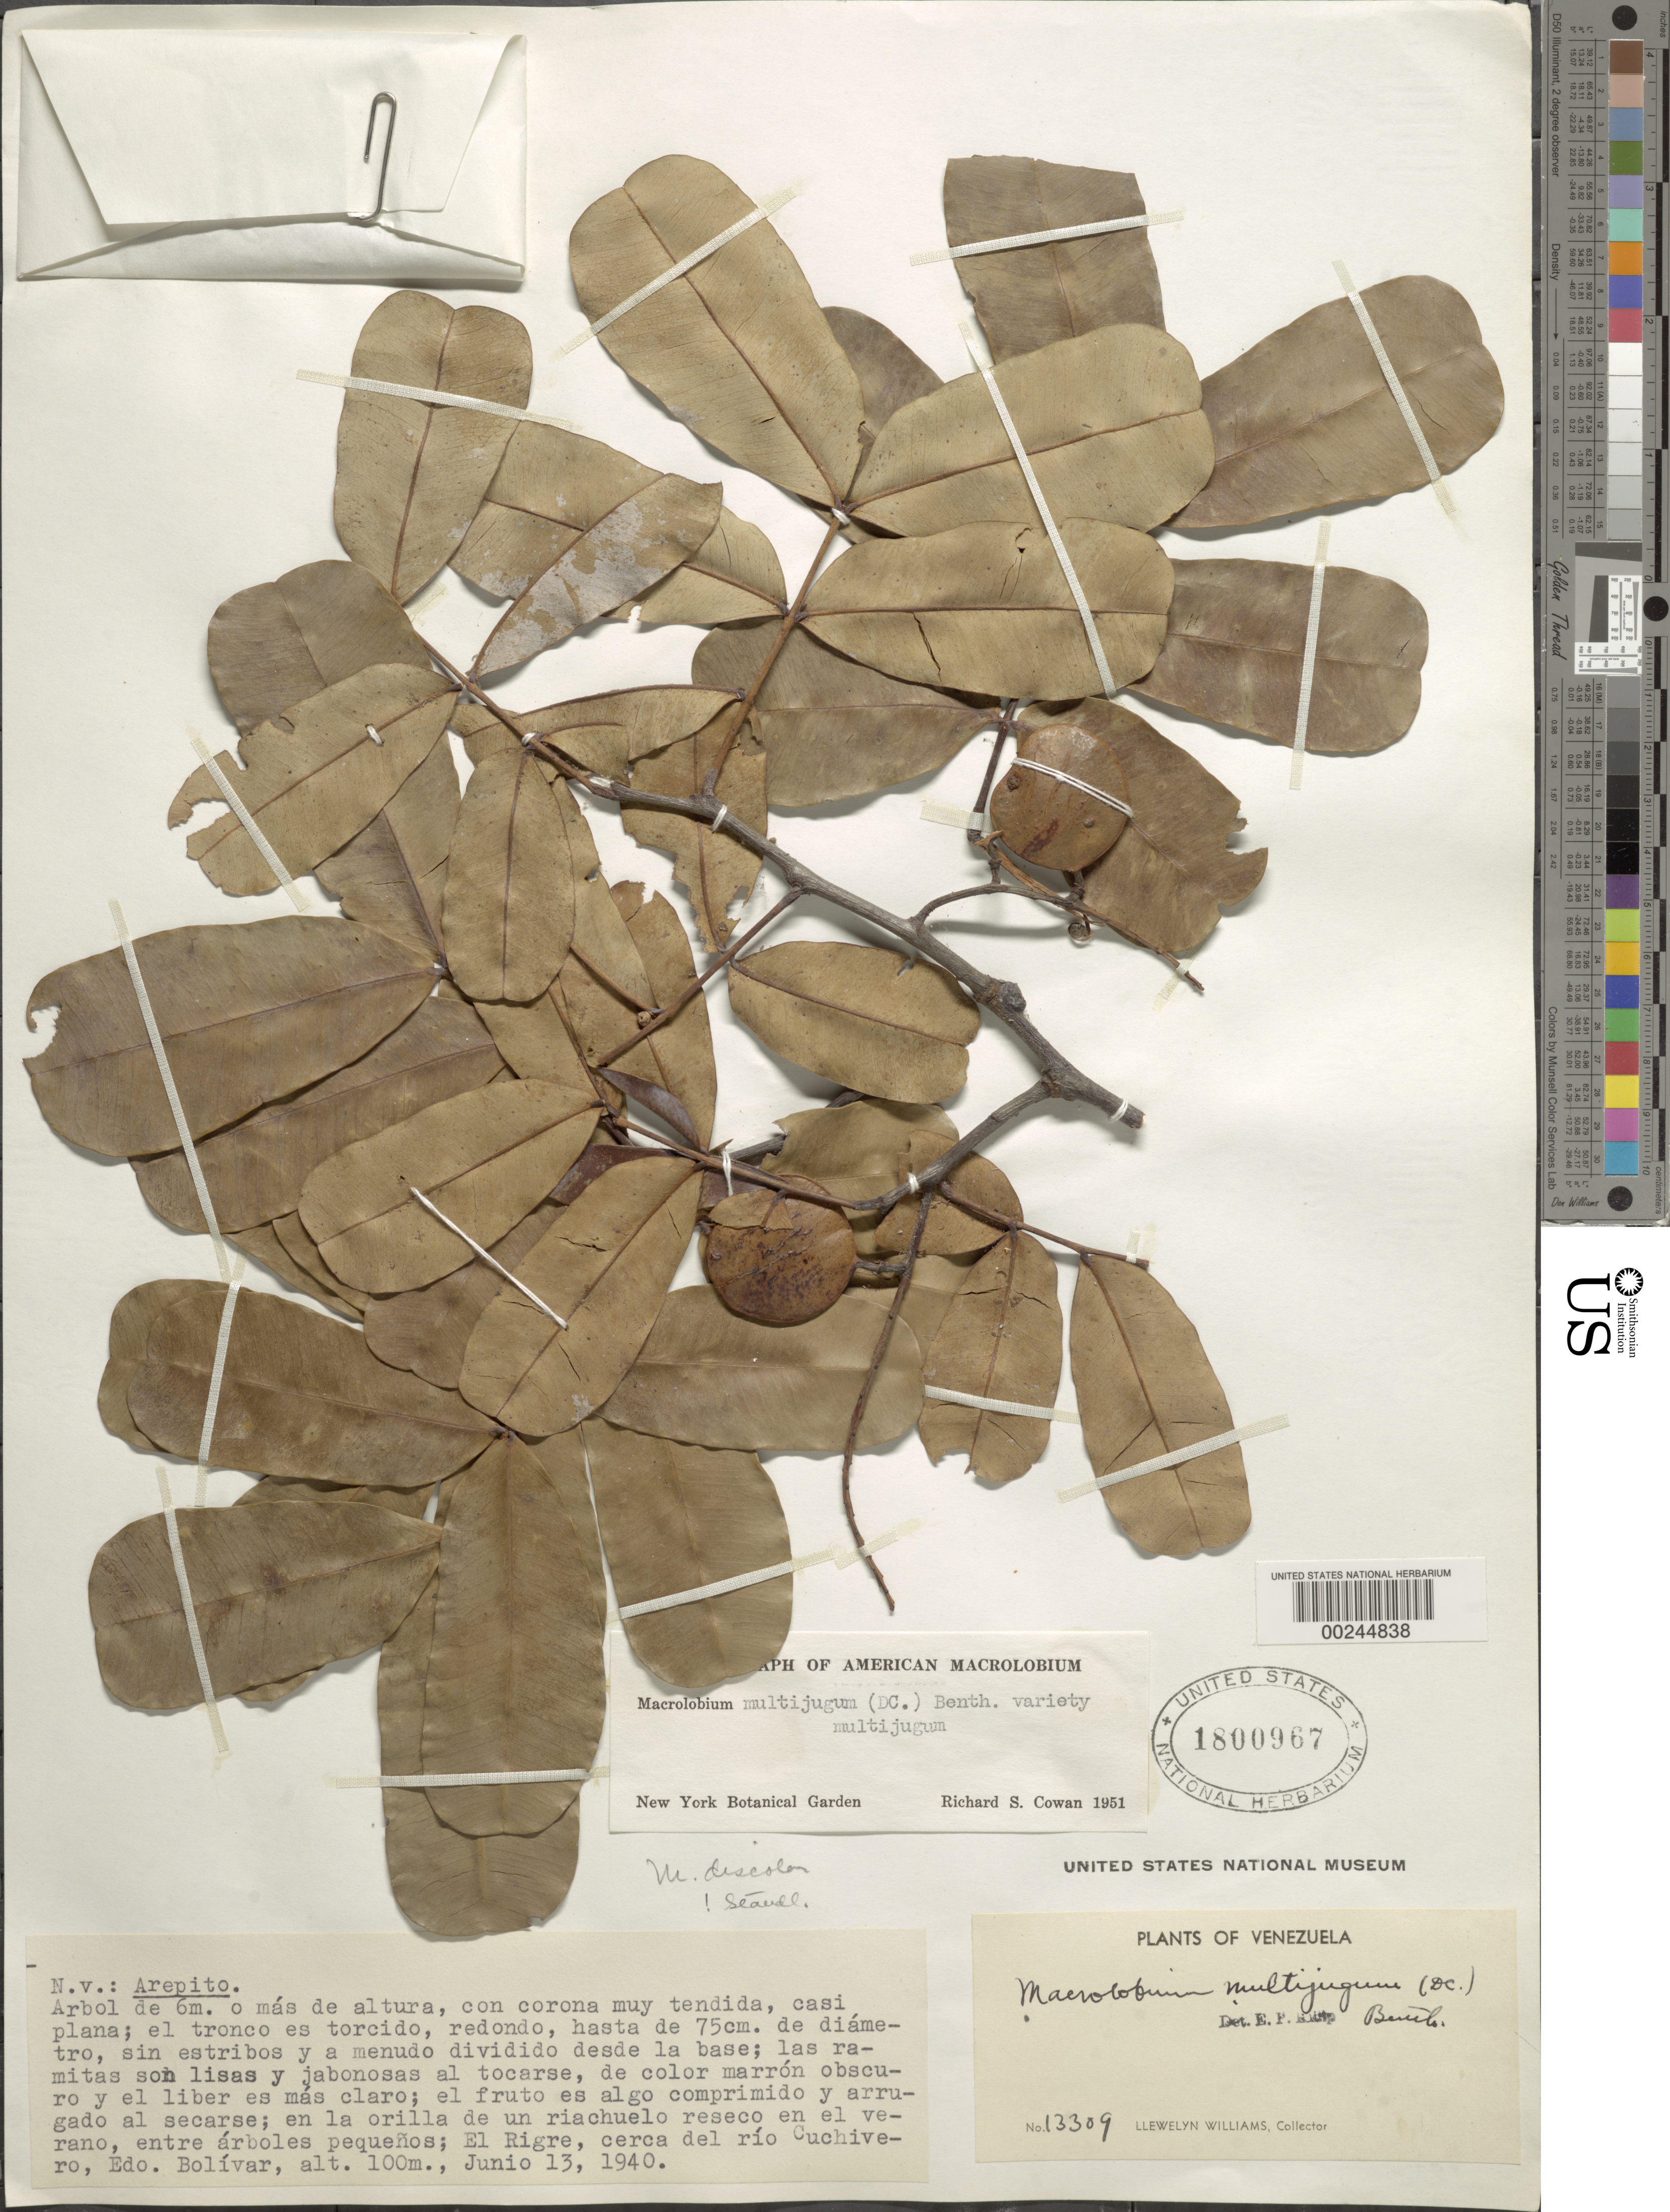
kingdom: Plantae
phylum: Tracheophyta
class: Magnoliopsida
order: Fabales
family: Fabaceae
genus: Macrolobium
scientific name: Macrolobium multijugum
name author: (DC.) Benth.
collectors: Ll. Williams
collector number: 13309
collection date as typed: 13 Jun 1940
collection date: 1940-06-13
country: Venezuela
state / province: Bolivar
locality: El rigre, ca the rio cuchivero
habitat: In the mouth of a dried up brook in the summer, between small trees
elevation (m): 100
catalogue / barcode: US 1800967